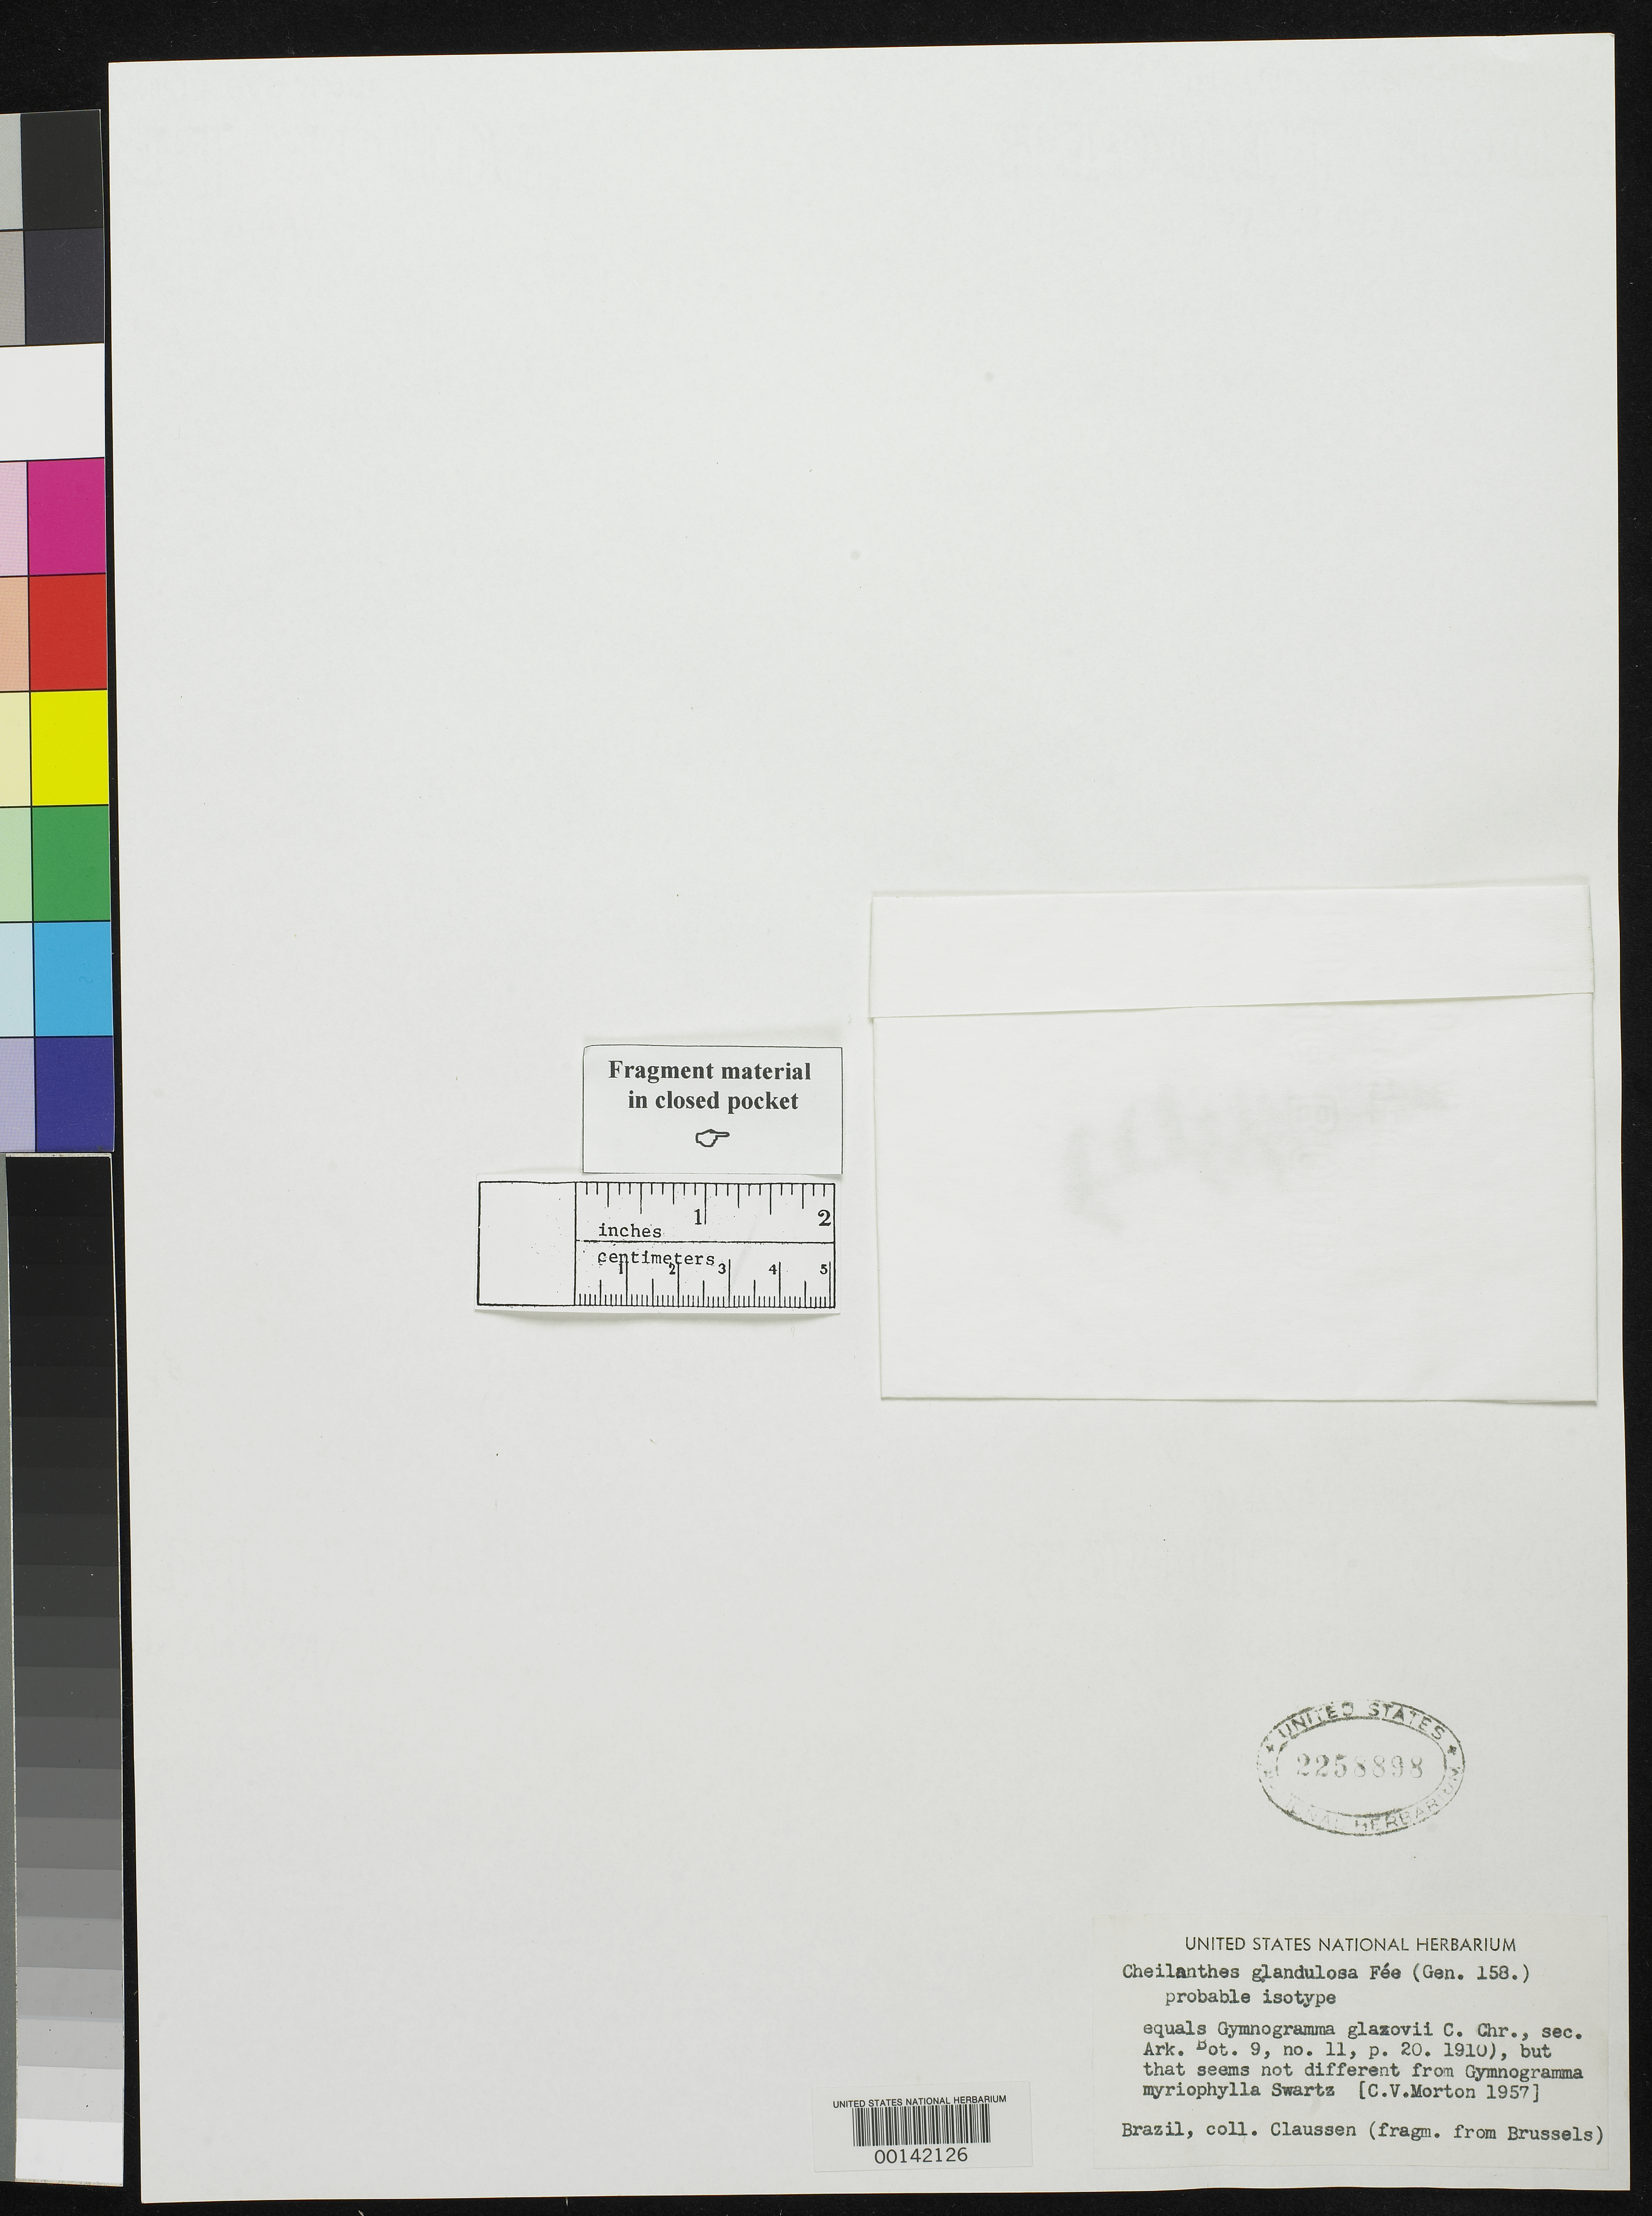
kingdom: Plantae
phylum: Tracheophyta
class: Polypodiopsida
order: Polypodiales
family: Pteridaceae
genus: Cheilanthes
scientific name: Cheilanthes glandulosa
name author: Fée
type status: Probable Isotype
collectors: P. Claussen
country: Brazil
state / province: Minas Gerais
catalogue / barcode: US 2258898